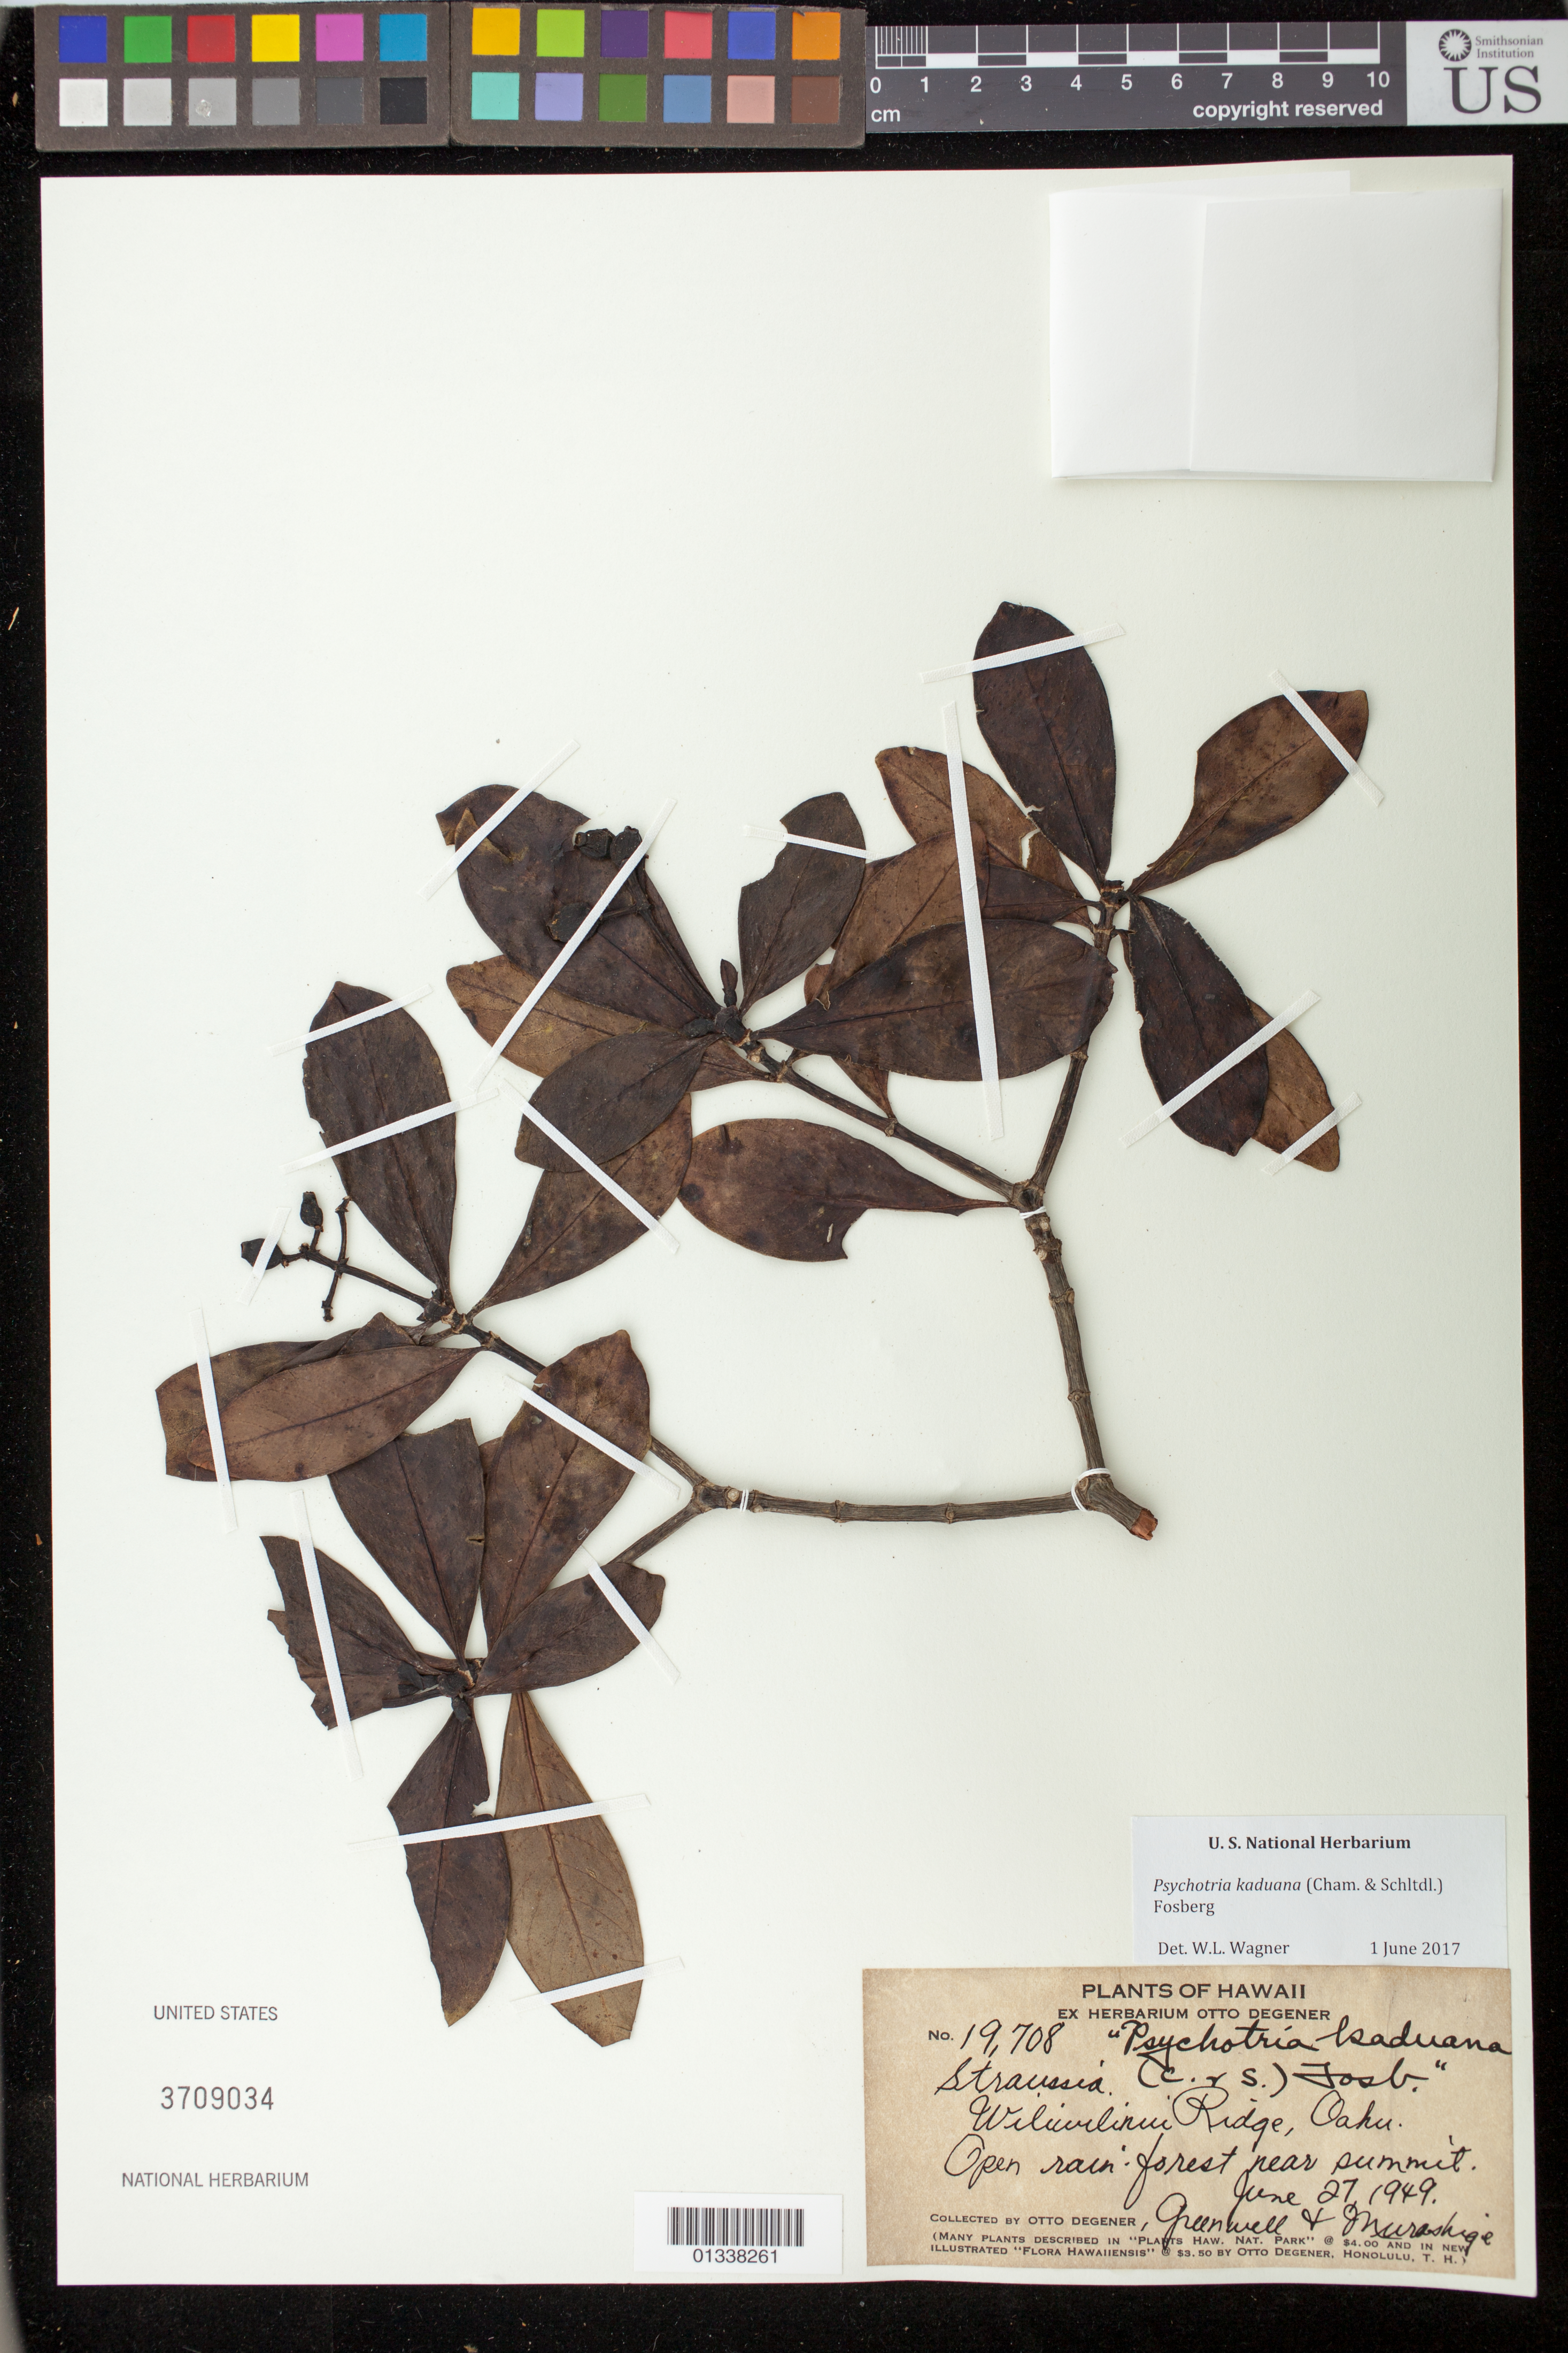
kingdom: Plantae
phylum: Tracheophyta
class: Magnoliopsida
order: Gentianales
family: Rubiaceae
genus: Psychotria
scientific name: Psychotria kaduana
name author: (Cham. & Schltdl.) Fosberg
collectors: O. Degener, -. Greenwell & Murashige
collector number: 19708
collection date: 1949-06-27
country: United States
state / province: Hawaii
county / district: Honolulu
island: Oahu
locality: Wiliwilinui Ridge, Oahu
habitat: Open rain-forest near summit.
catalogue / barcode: US 3709034